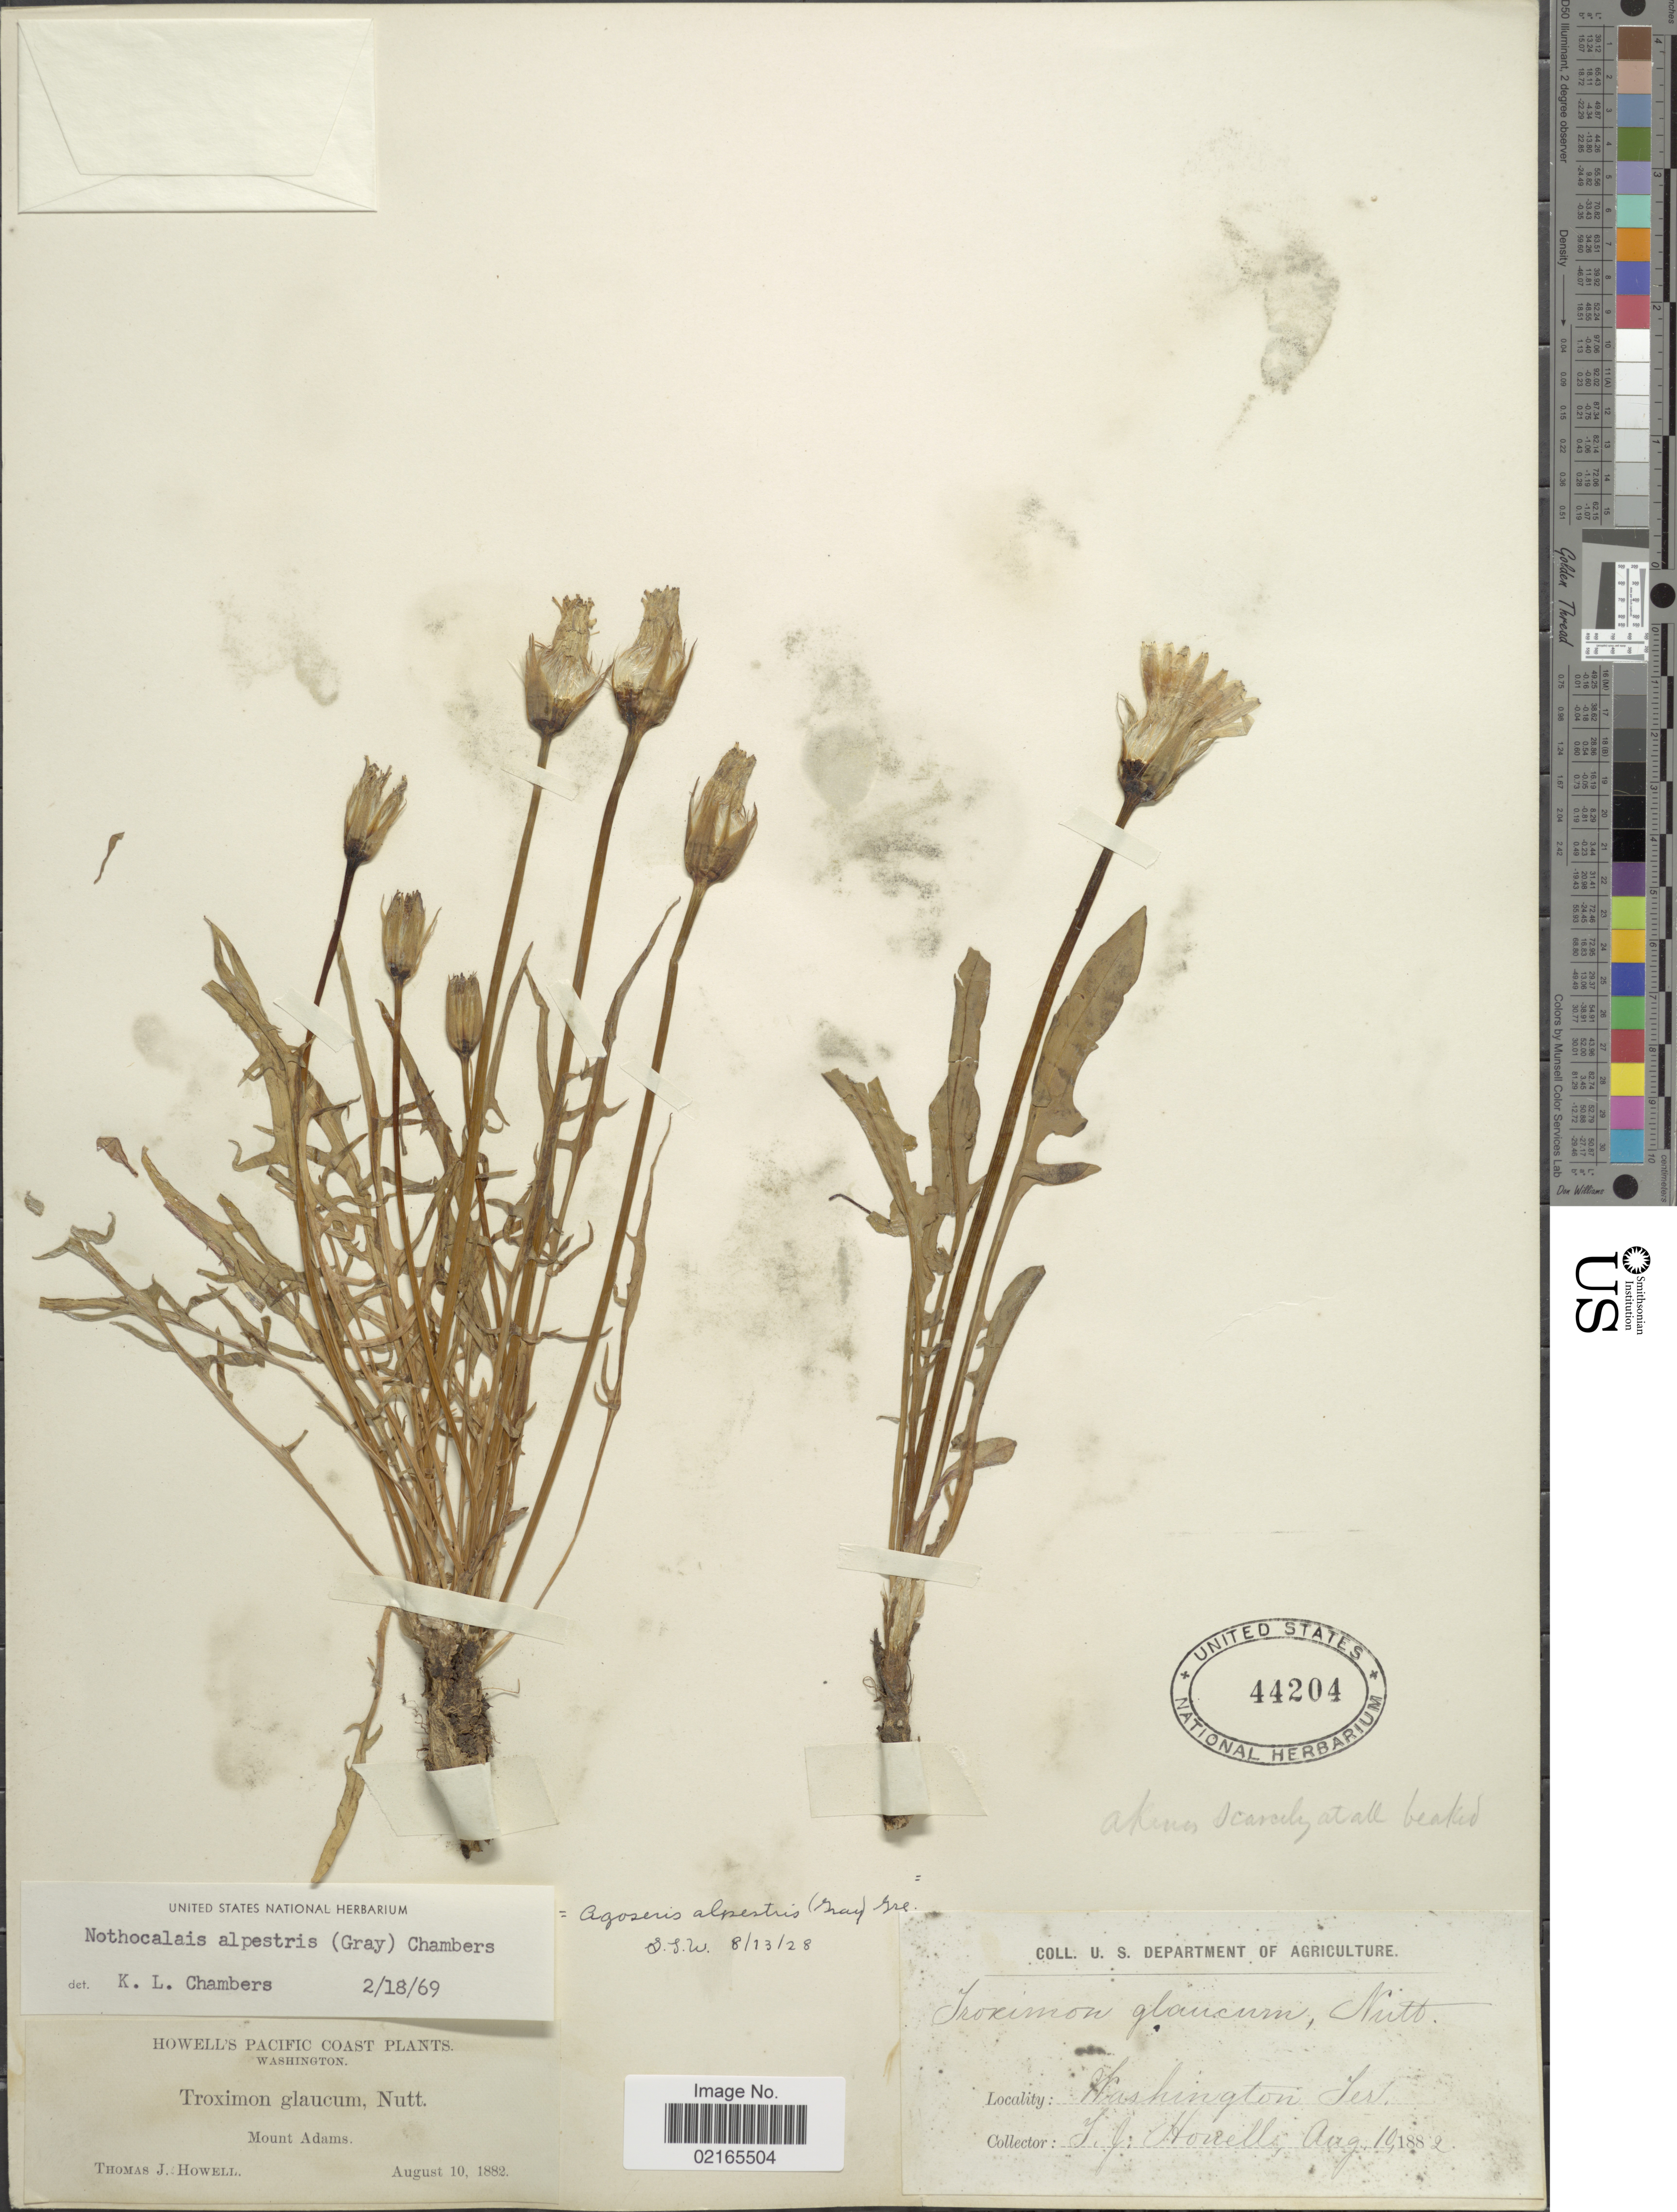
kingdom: Plantae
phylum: Tracheophyta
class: Magnoliopsida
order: Asterales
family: Asteraceae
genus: Nothocalais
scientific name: Nothocalais alpestris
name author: (A. Gray) K.L. Chambers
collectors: T. J. Howell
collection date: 1882-08-10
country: United States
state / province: Washington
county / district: Yakima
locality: Washington Ter., Mount Adams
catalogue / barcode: US 44204